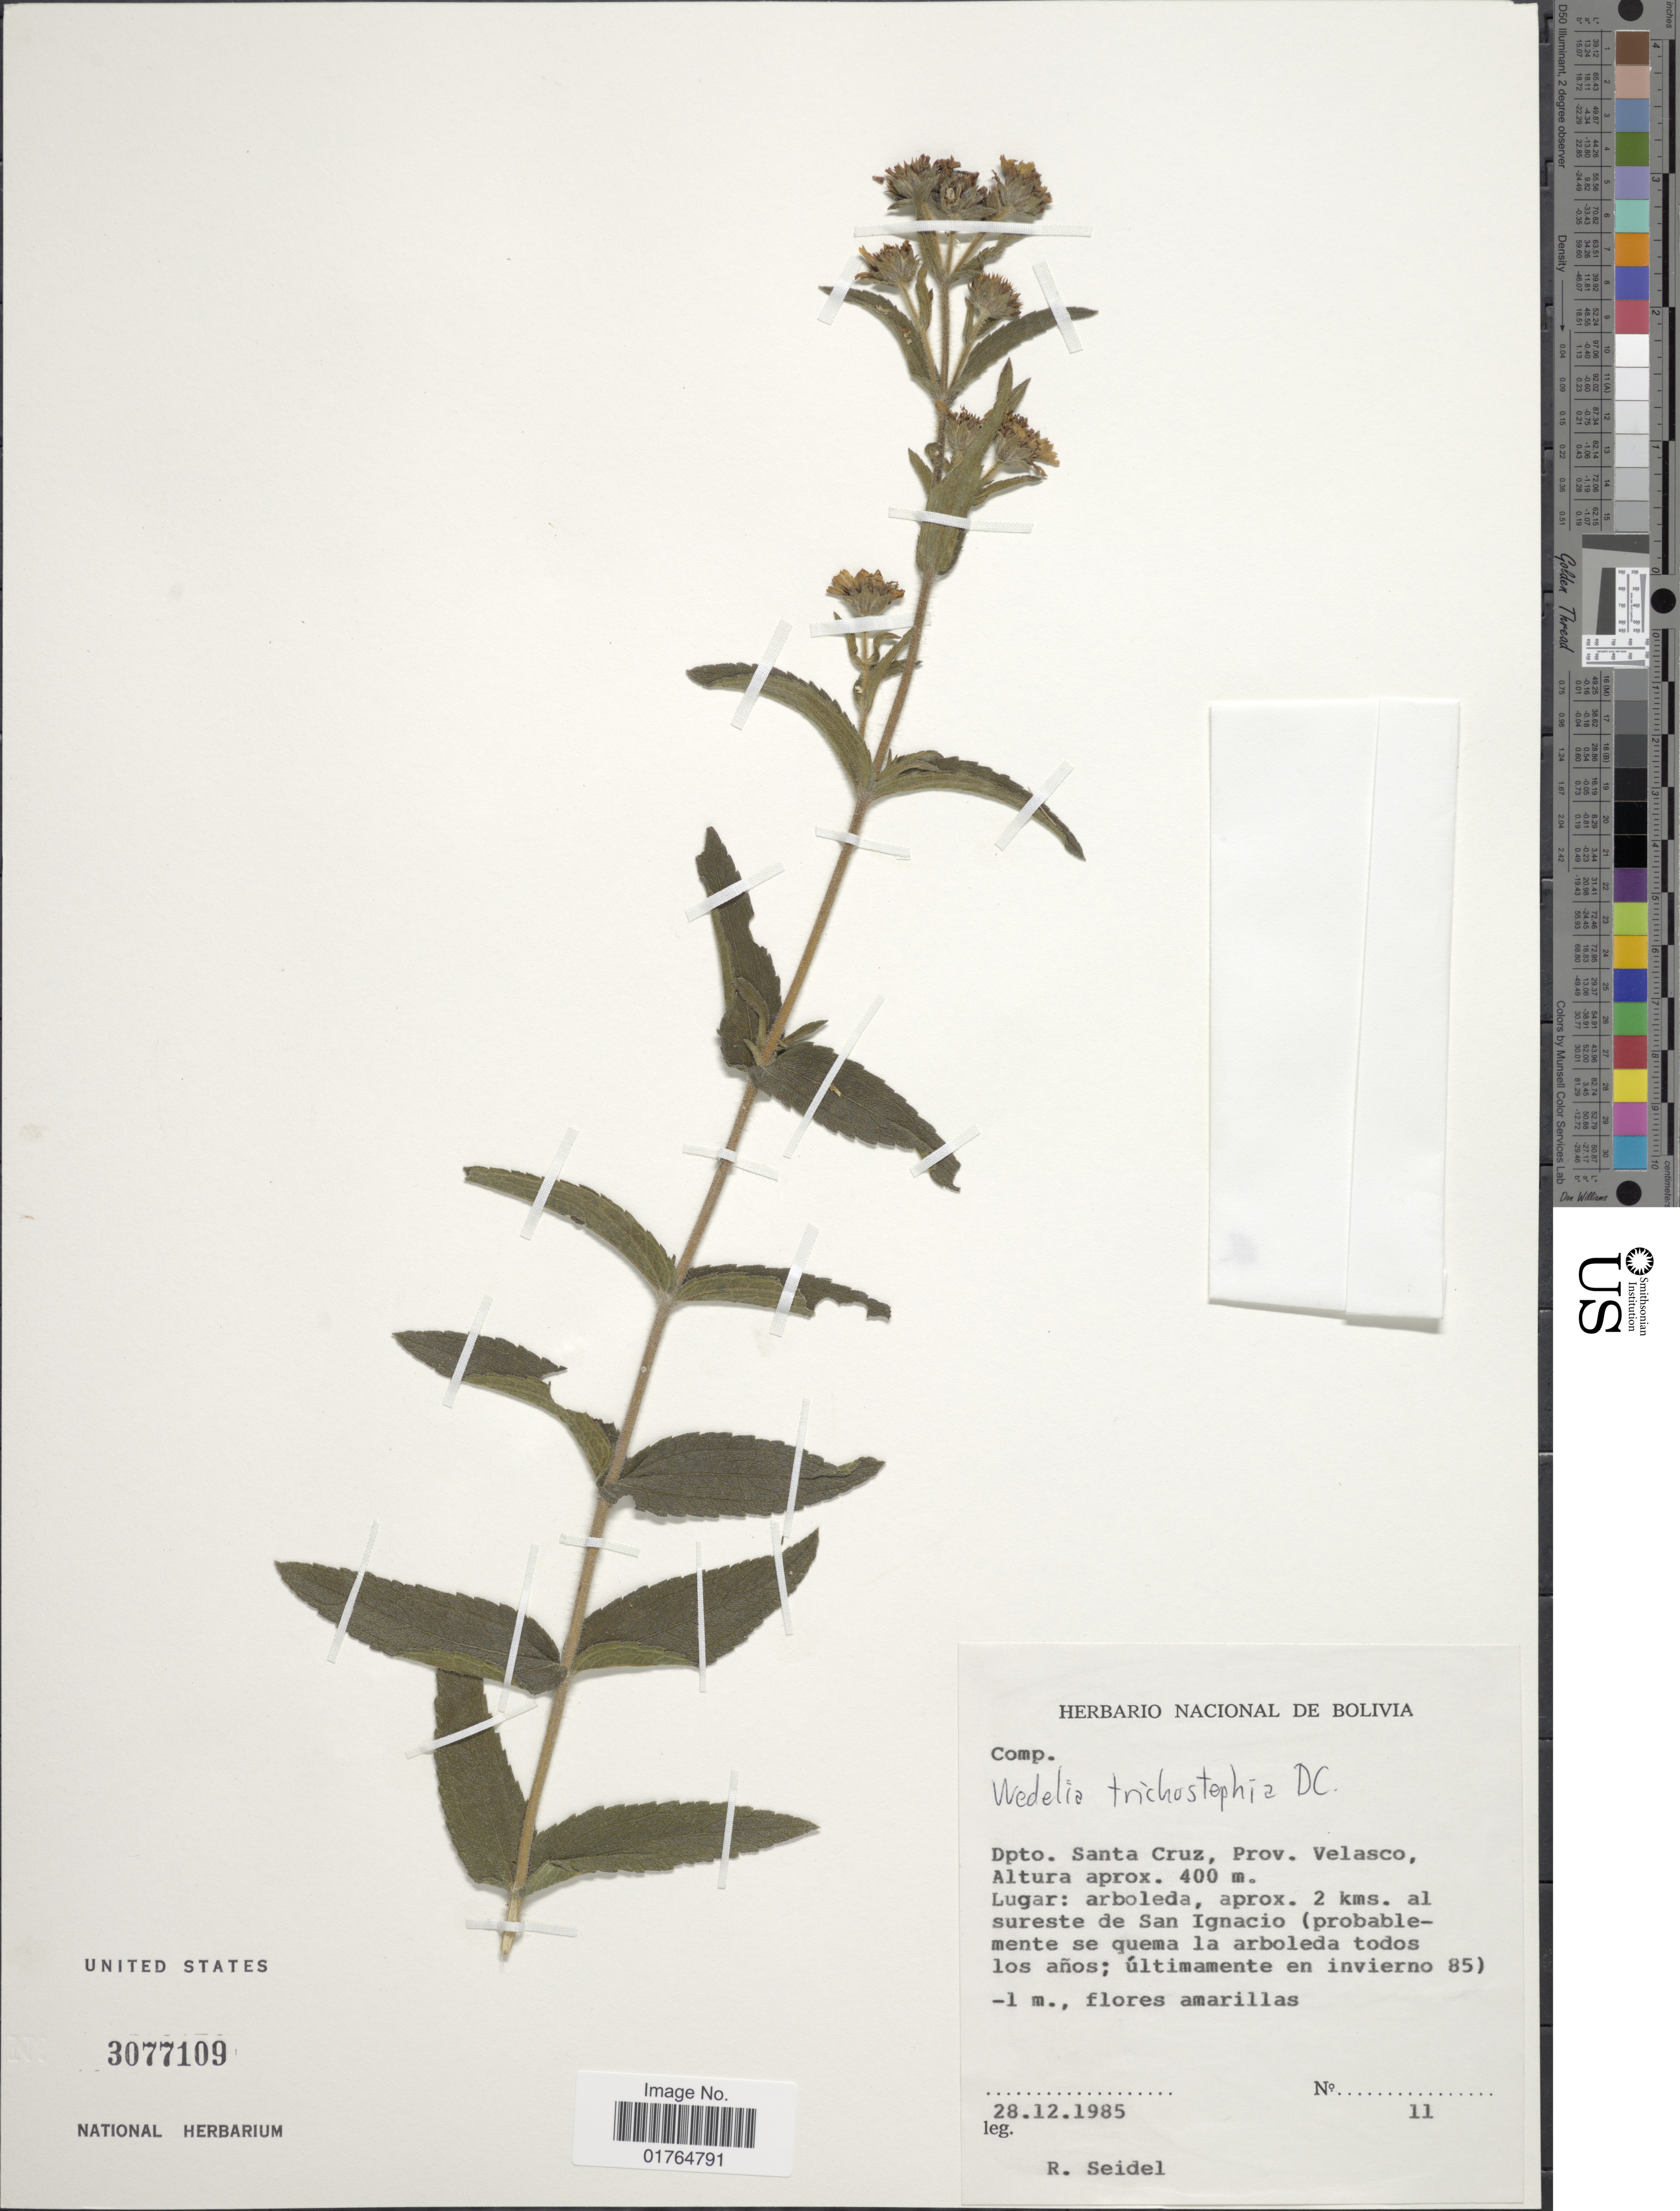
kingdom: Plantae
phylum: Tracheophyta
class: Magnoliopsida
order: Asterales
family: Asteraceae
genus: Wedelia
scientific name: Wedelia trichostephia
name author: DC.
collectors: R. Seidel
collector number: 11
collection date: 1985-12-28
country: Bolivia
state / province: Santa Cruz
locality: Prov. Velasco, aprox. 2 kms al sureste de San Ignacio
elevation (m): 400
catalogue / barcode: US 3077109